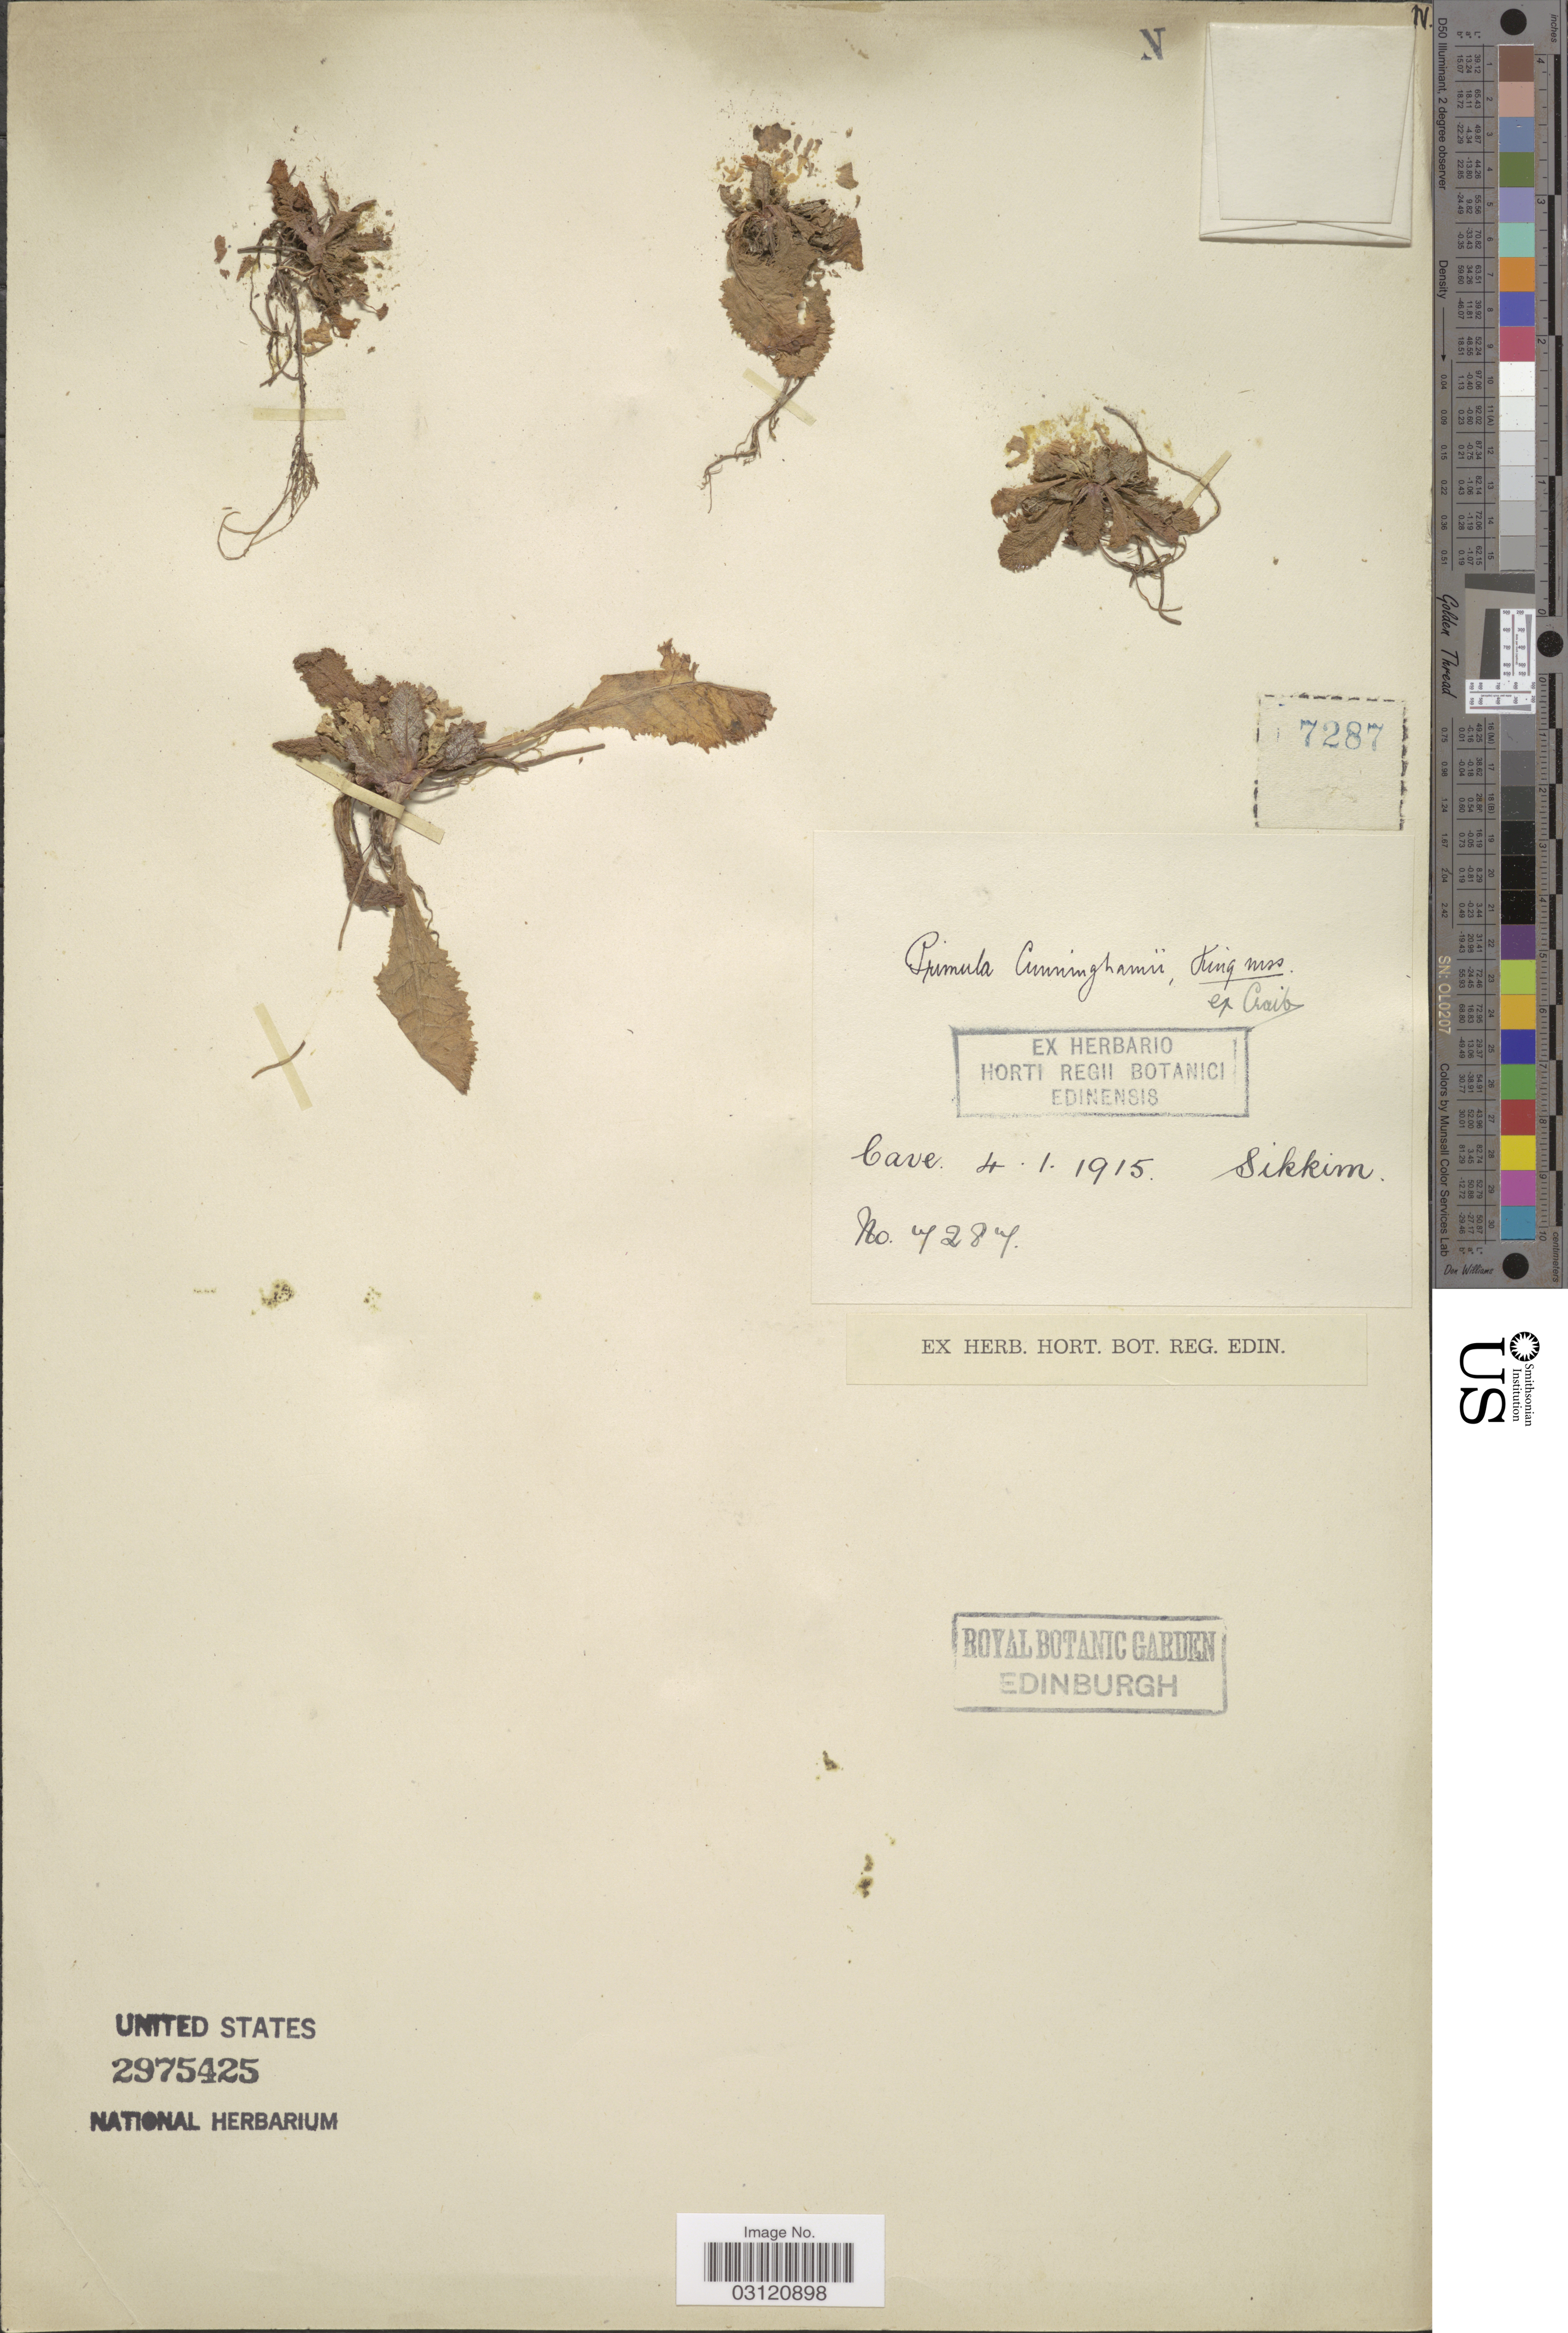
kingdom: Plantae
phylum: Tracheophyta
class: Magnoliopsida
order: Ericales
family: Primulaceae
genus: Primula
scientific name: Primula cunninghamii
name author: King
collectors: Ex herb. Hort. Reg. Bot. Edin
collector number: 7287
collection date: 1915-01-04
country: India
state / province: Sikkim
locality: Cave.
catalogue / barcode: US 2975425